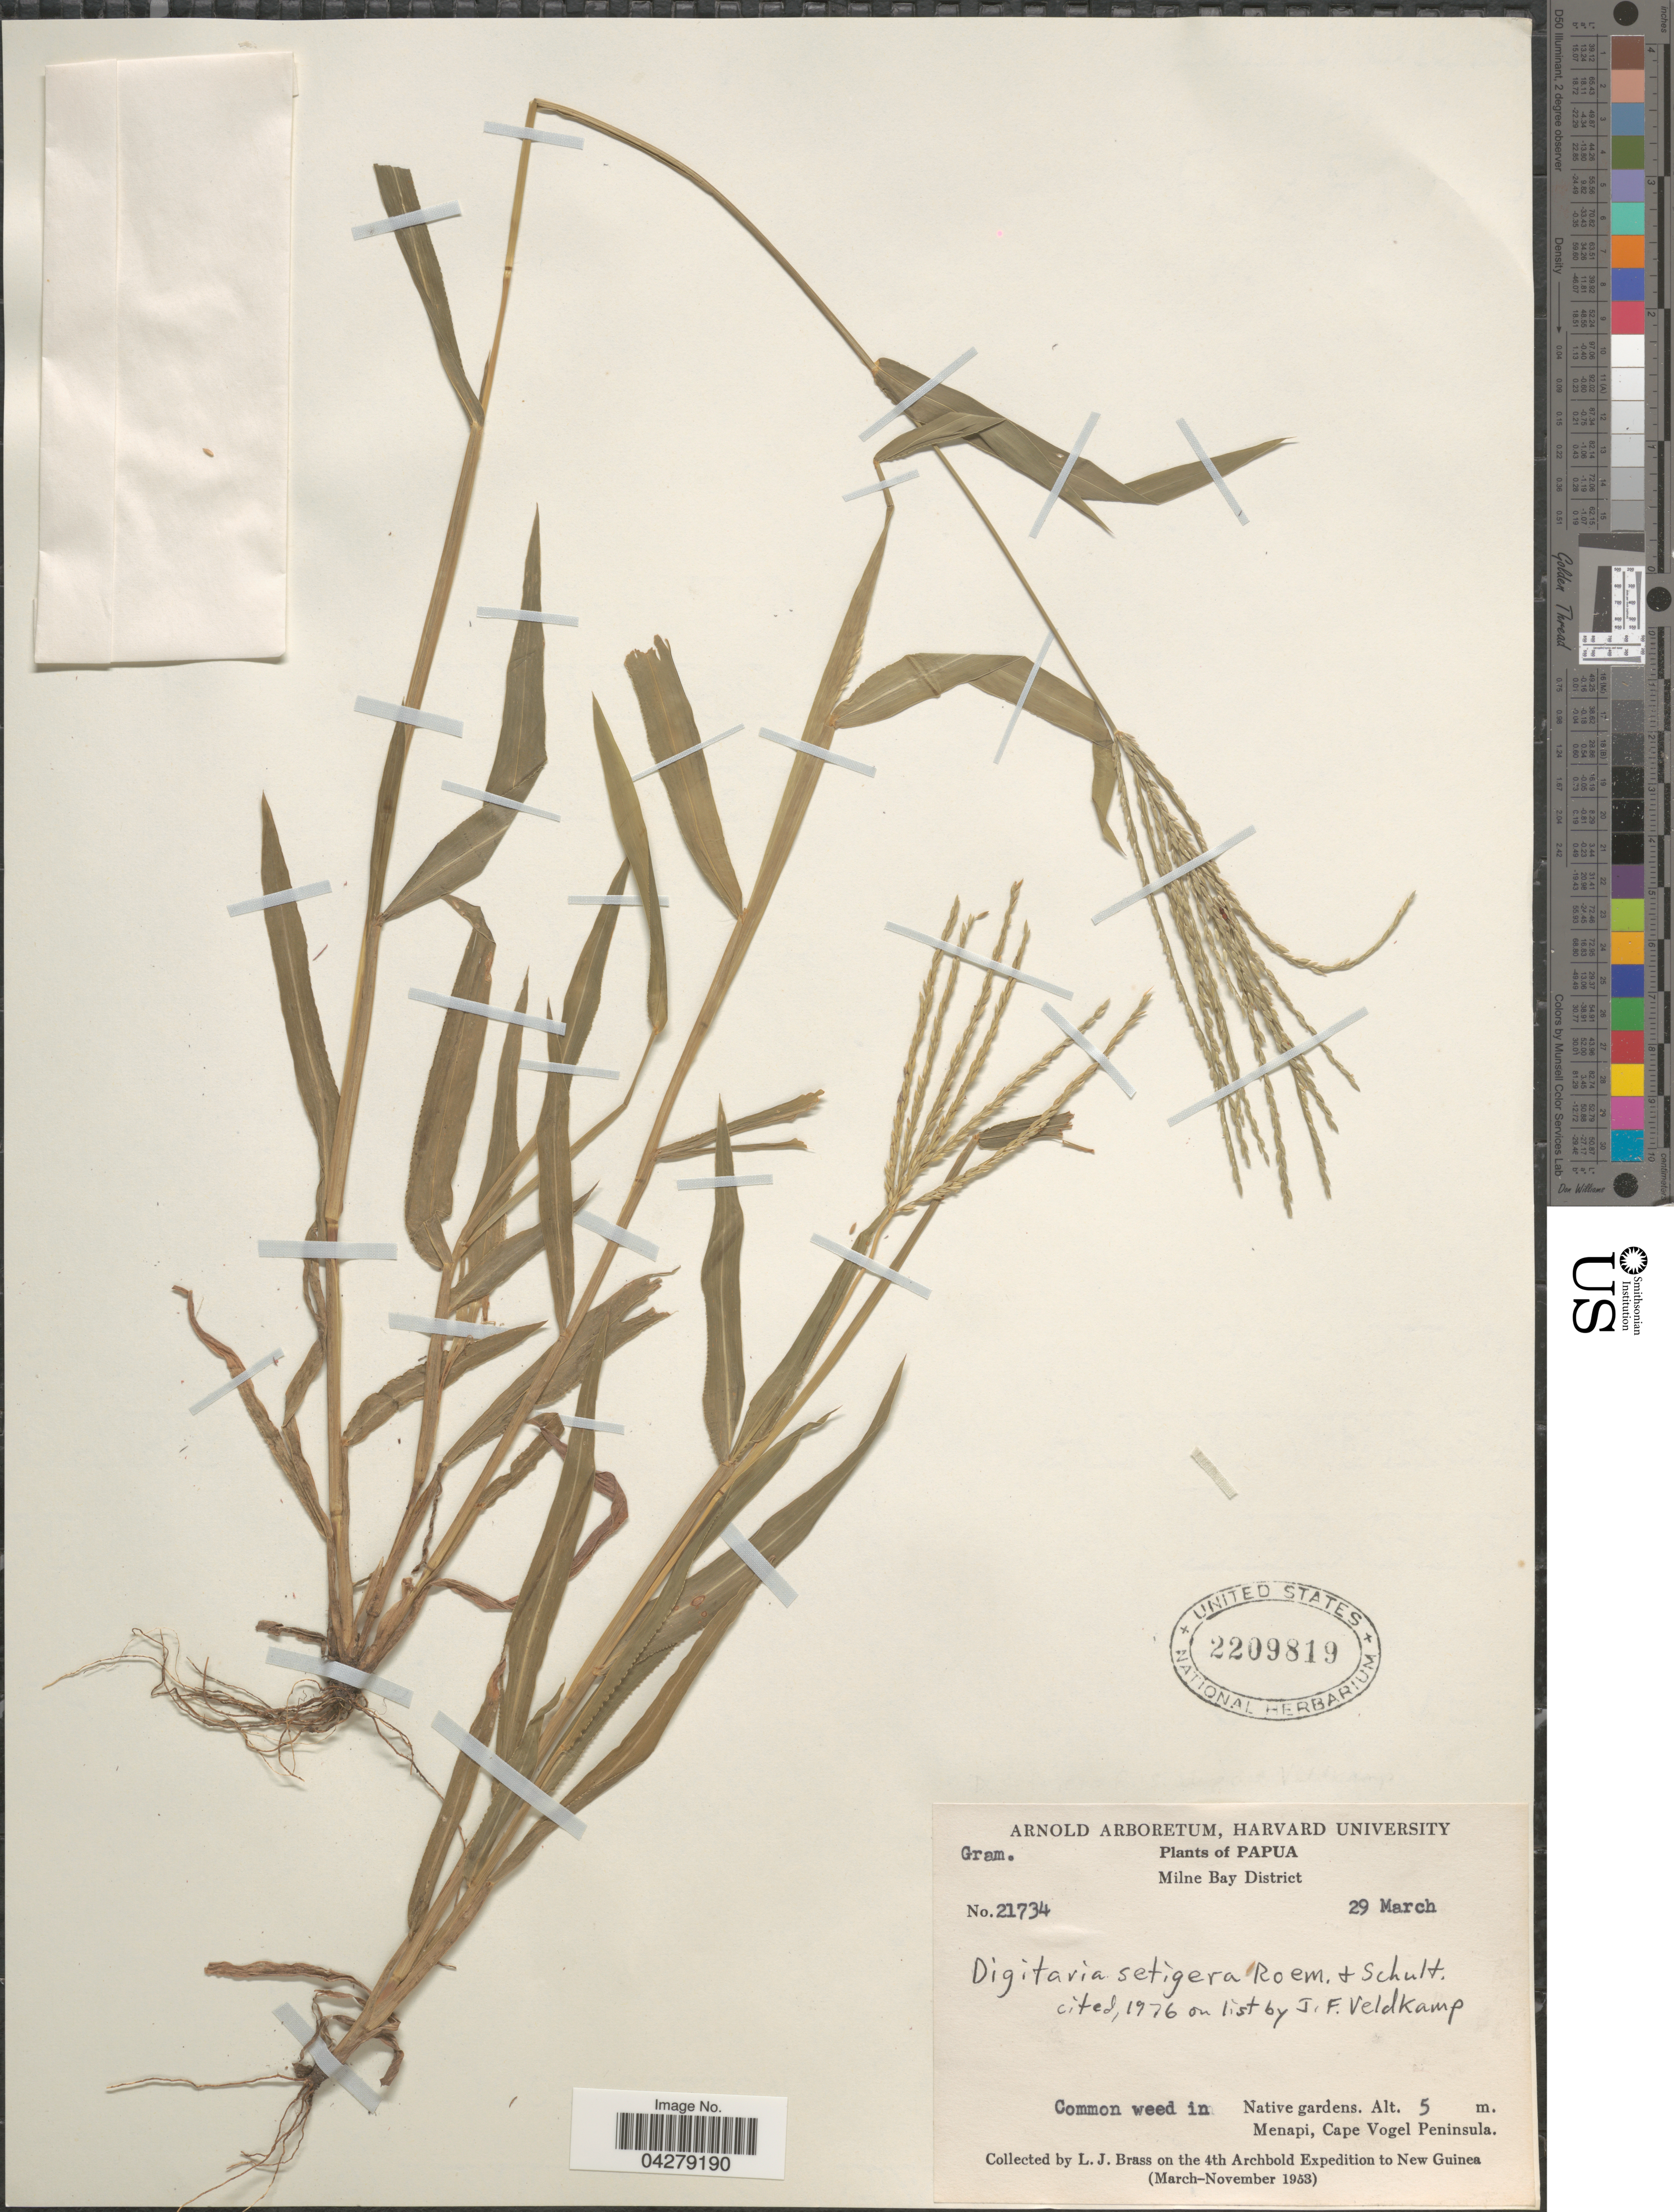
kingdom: Plantae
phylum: Tracheophyta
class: Liliopsida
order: Poales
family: Poaceae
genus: Digitaria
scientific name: Digitaria setigera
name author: Roth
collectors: L. J. Brass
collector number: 21734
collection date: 1953-03-29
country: Papua New Guinea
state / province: Milne Bay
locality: Milne Bay District. Native gardens. Menapi, Cape Vogel Peninsula. 4the Expedition to New Guinea (March-November 1953).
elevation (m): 5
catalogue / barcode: US 2209819